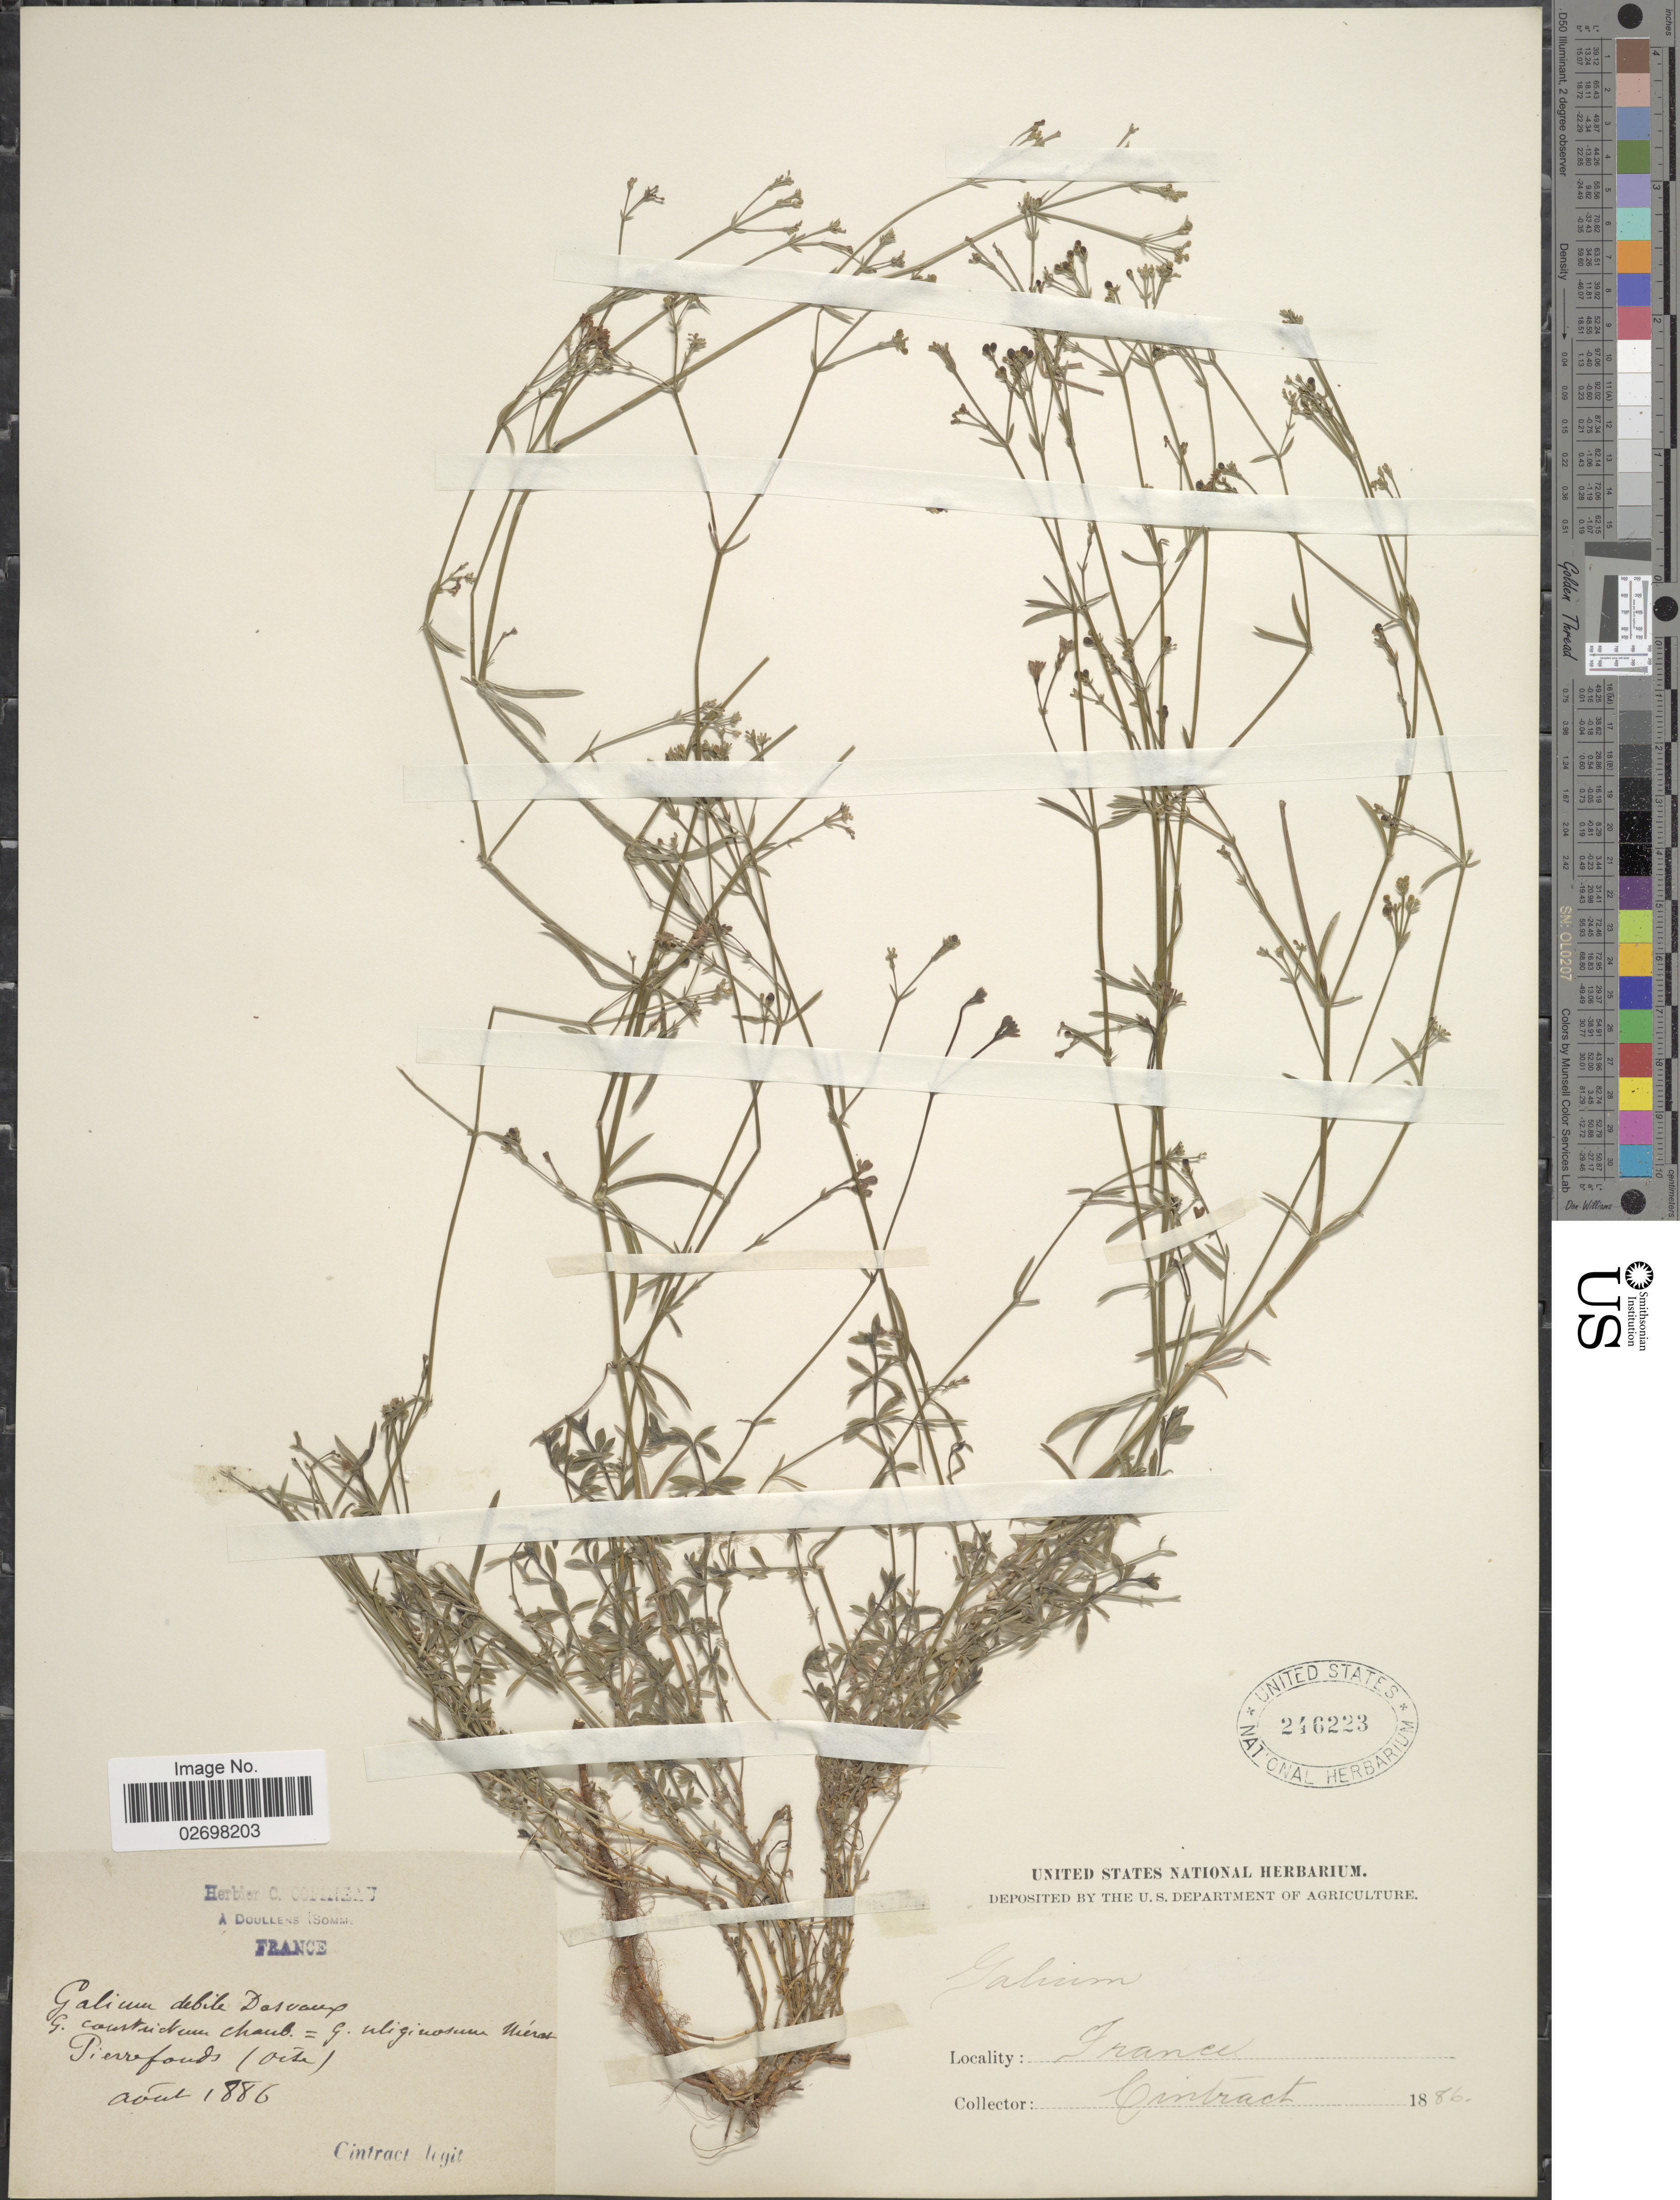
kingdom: Plantae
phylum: Tracheophyta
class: Magnoliopsida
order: Gentianales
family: Rubiaceae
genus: Galium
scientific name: Galium sp.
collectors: Cintract, --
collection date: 1886-08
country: France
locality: Pierrefounds (Oeste)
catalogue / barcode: US 246223